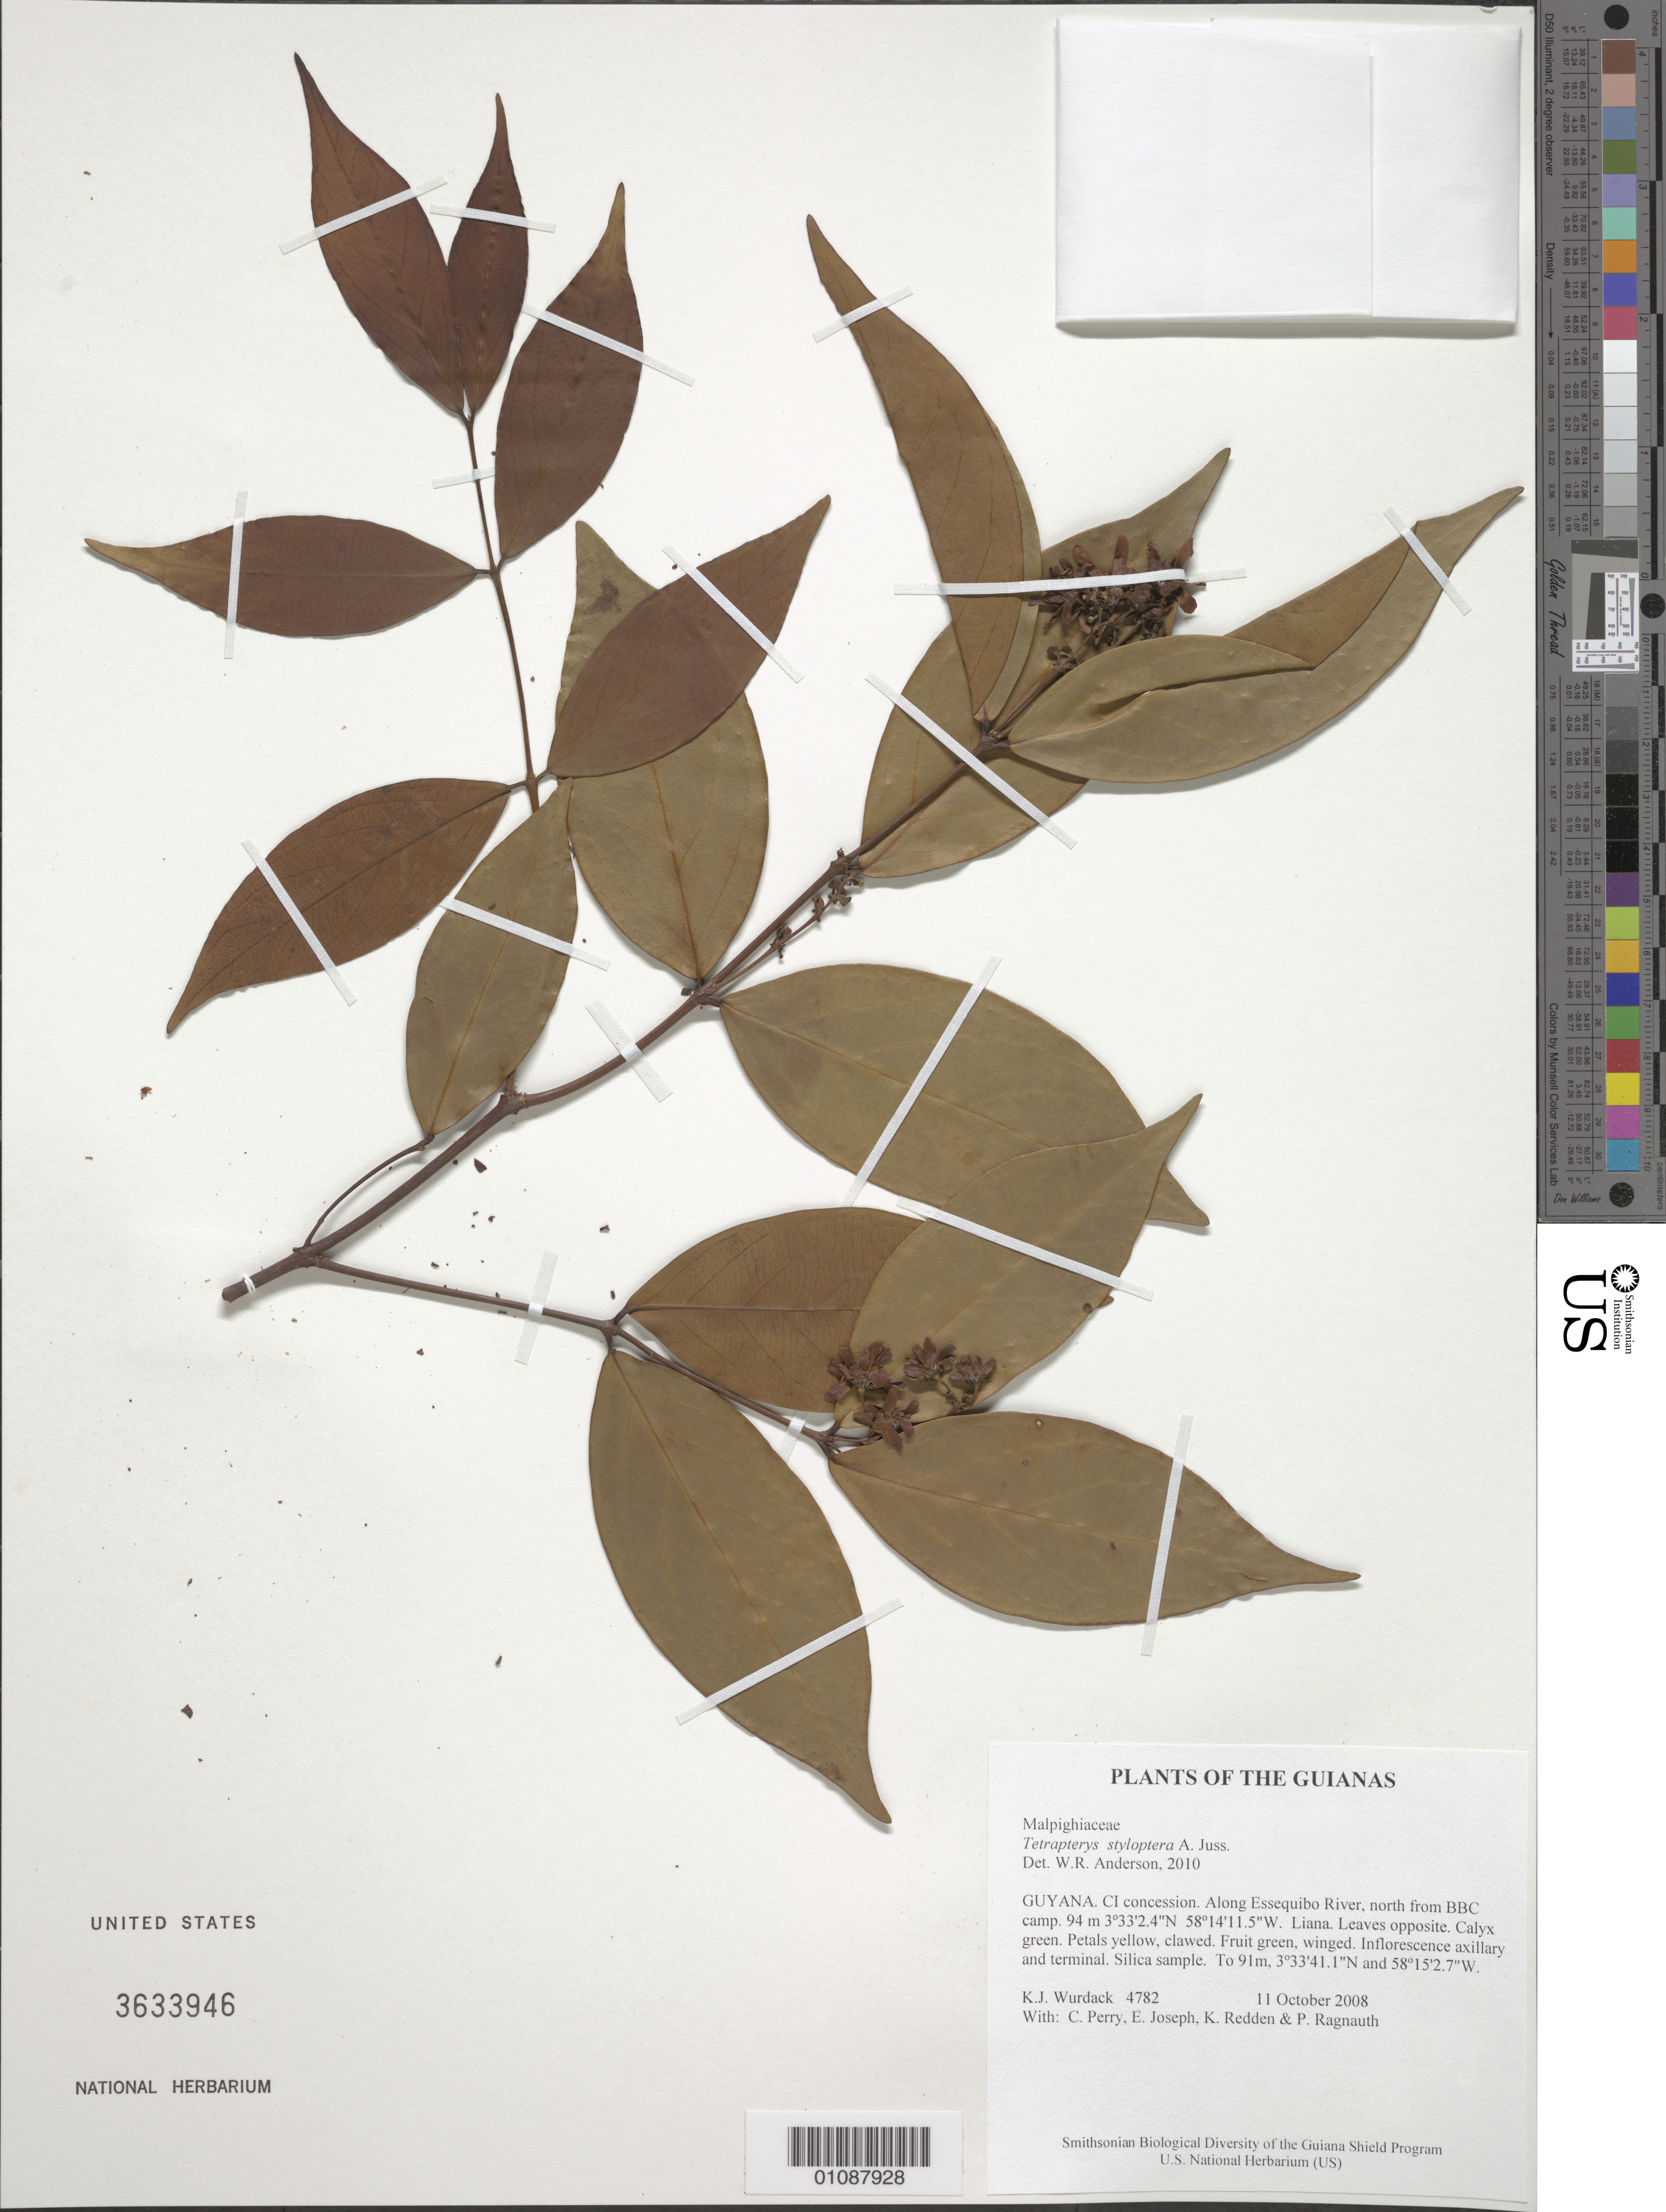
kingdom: Plantae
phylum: Tracheophyta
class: Magnoliopsida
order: Malpighiales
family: Malpighiaceae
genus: Glicophyllum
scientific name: Glicophyllum stylopterum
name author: (A. Juss.) R.F. Almeida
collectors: K. Wurdack, C. Perry, E. Joseph, K. M. Redden & P. Ragnauth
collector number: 4782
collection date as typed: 11 October 2008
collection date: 2008-10-11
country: Guyana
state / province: U. Takutu-U. Essequibo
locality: CI concession. Along Essequibo River, north from BBC camp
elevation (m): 94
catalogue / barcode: US 3633946